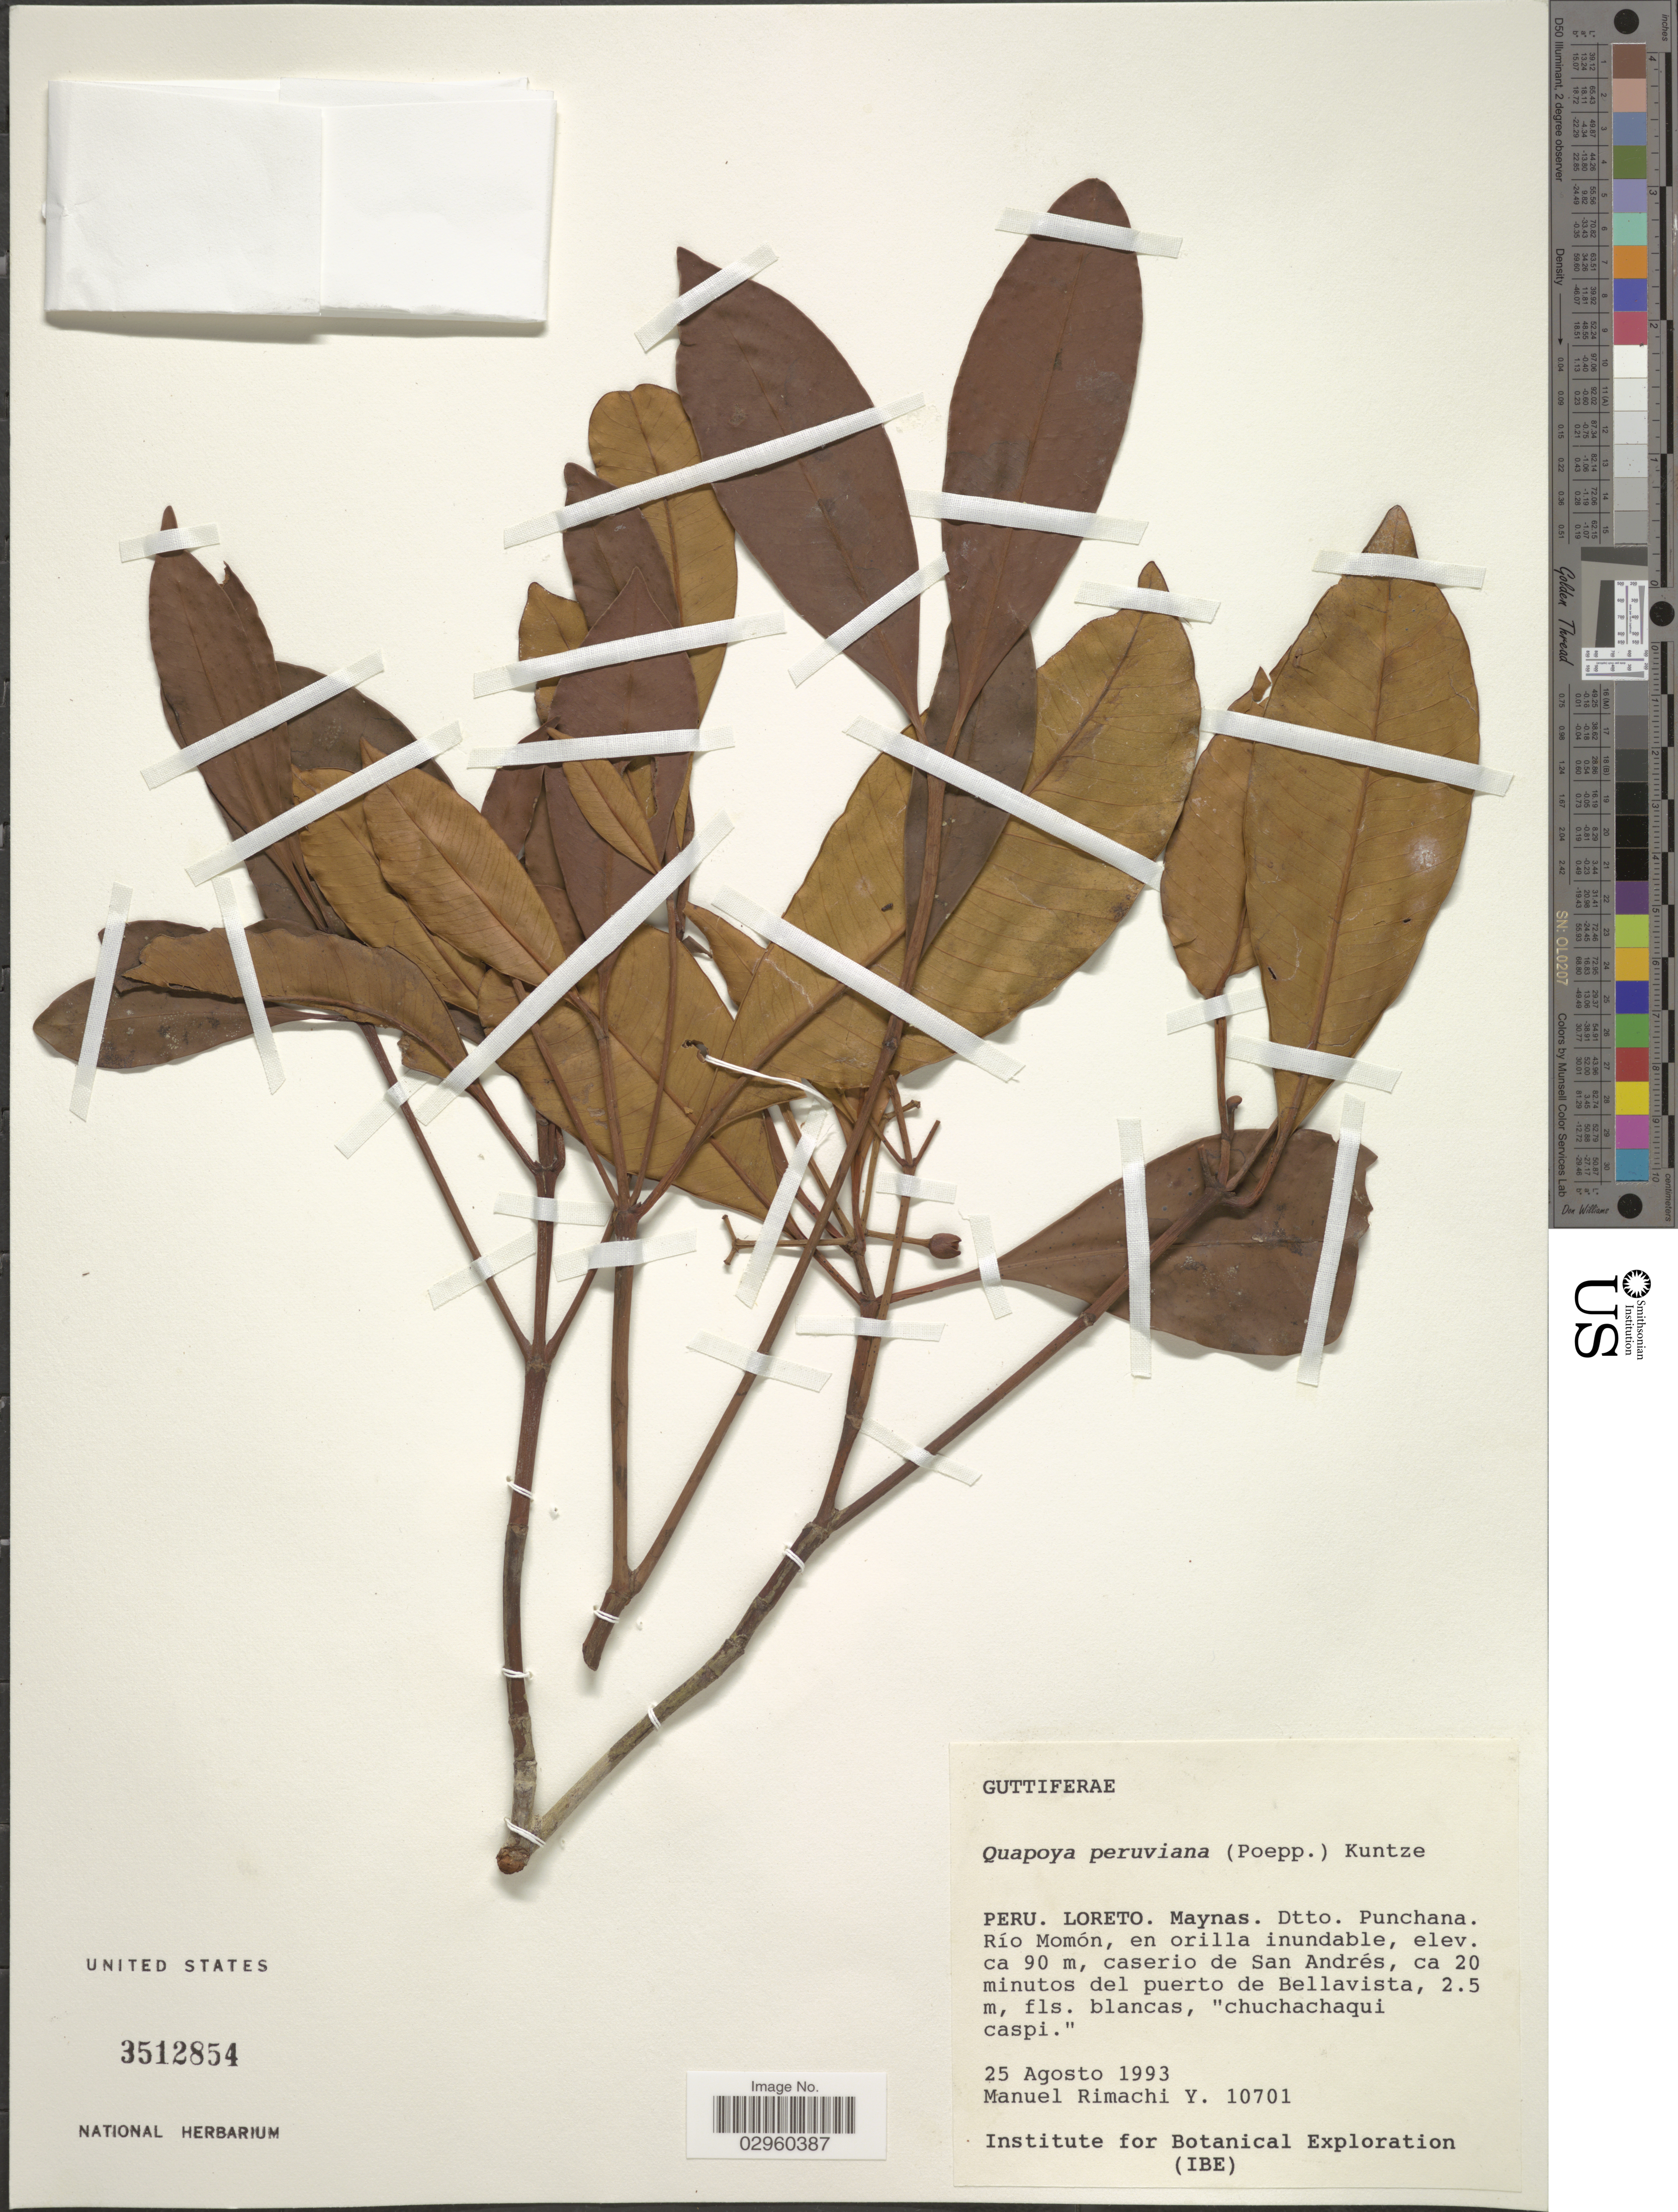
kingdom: Plantae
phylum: Tracheophyta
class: Magnoliopsida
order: Malpighiales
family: Clusiaceae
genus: Tovomita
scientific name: Tovomita sp.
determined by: Strong, Mark T., (BOT), Smithsonian Institution - National Museum of Natural History (UNITED STATES)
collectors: M. Rimachi Y.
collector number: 10701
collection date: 1993-08-25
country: Peru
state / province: Loreto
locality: Maynas. Dtto. Punchana. Río Momón, en orilla inundable, caserio de San Andrés, ca 20 minutos del puerto de Bellavista.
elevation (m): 90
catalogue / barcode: US 3512854